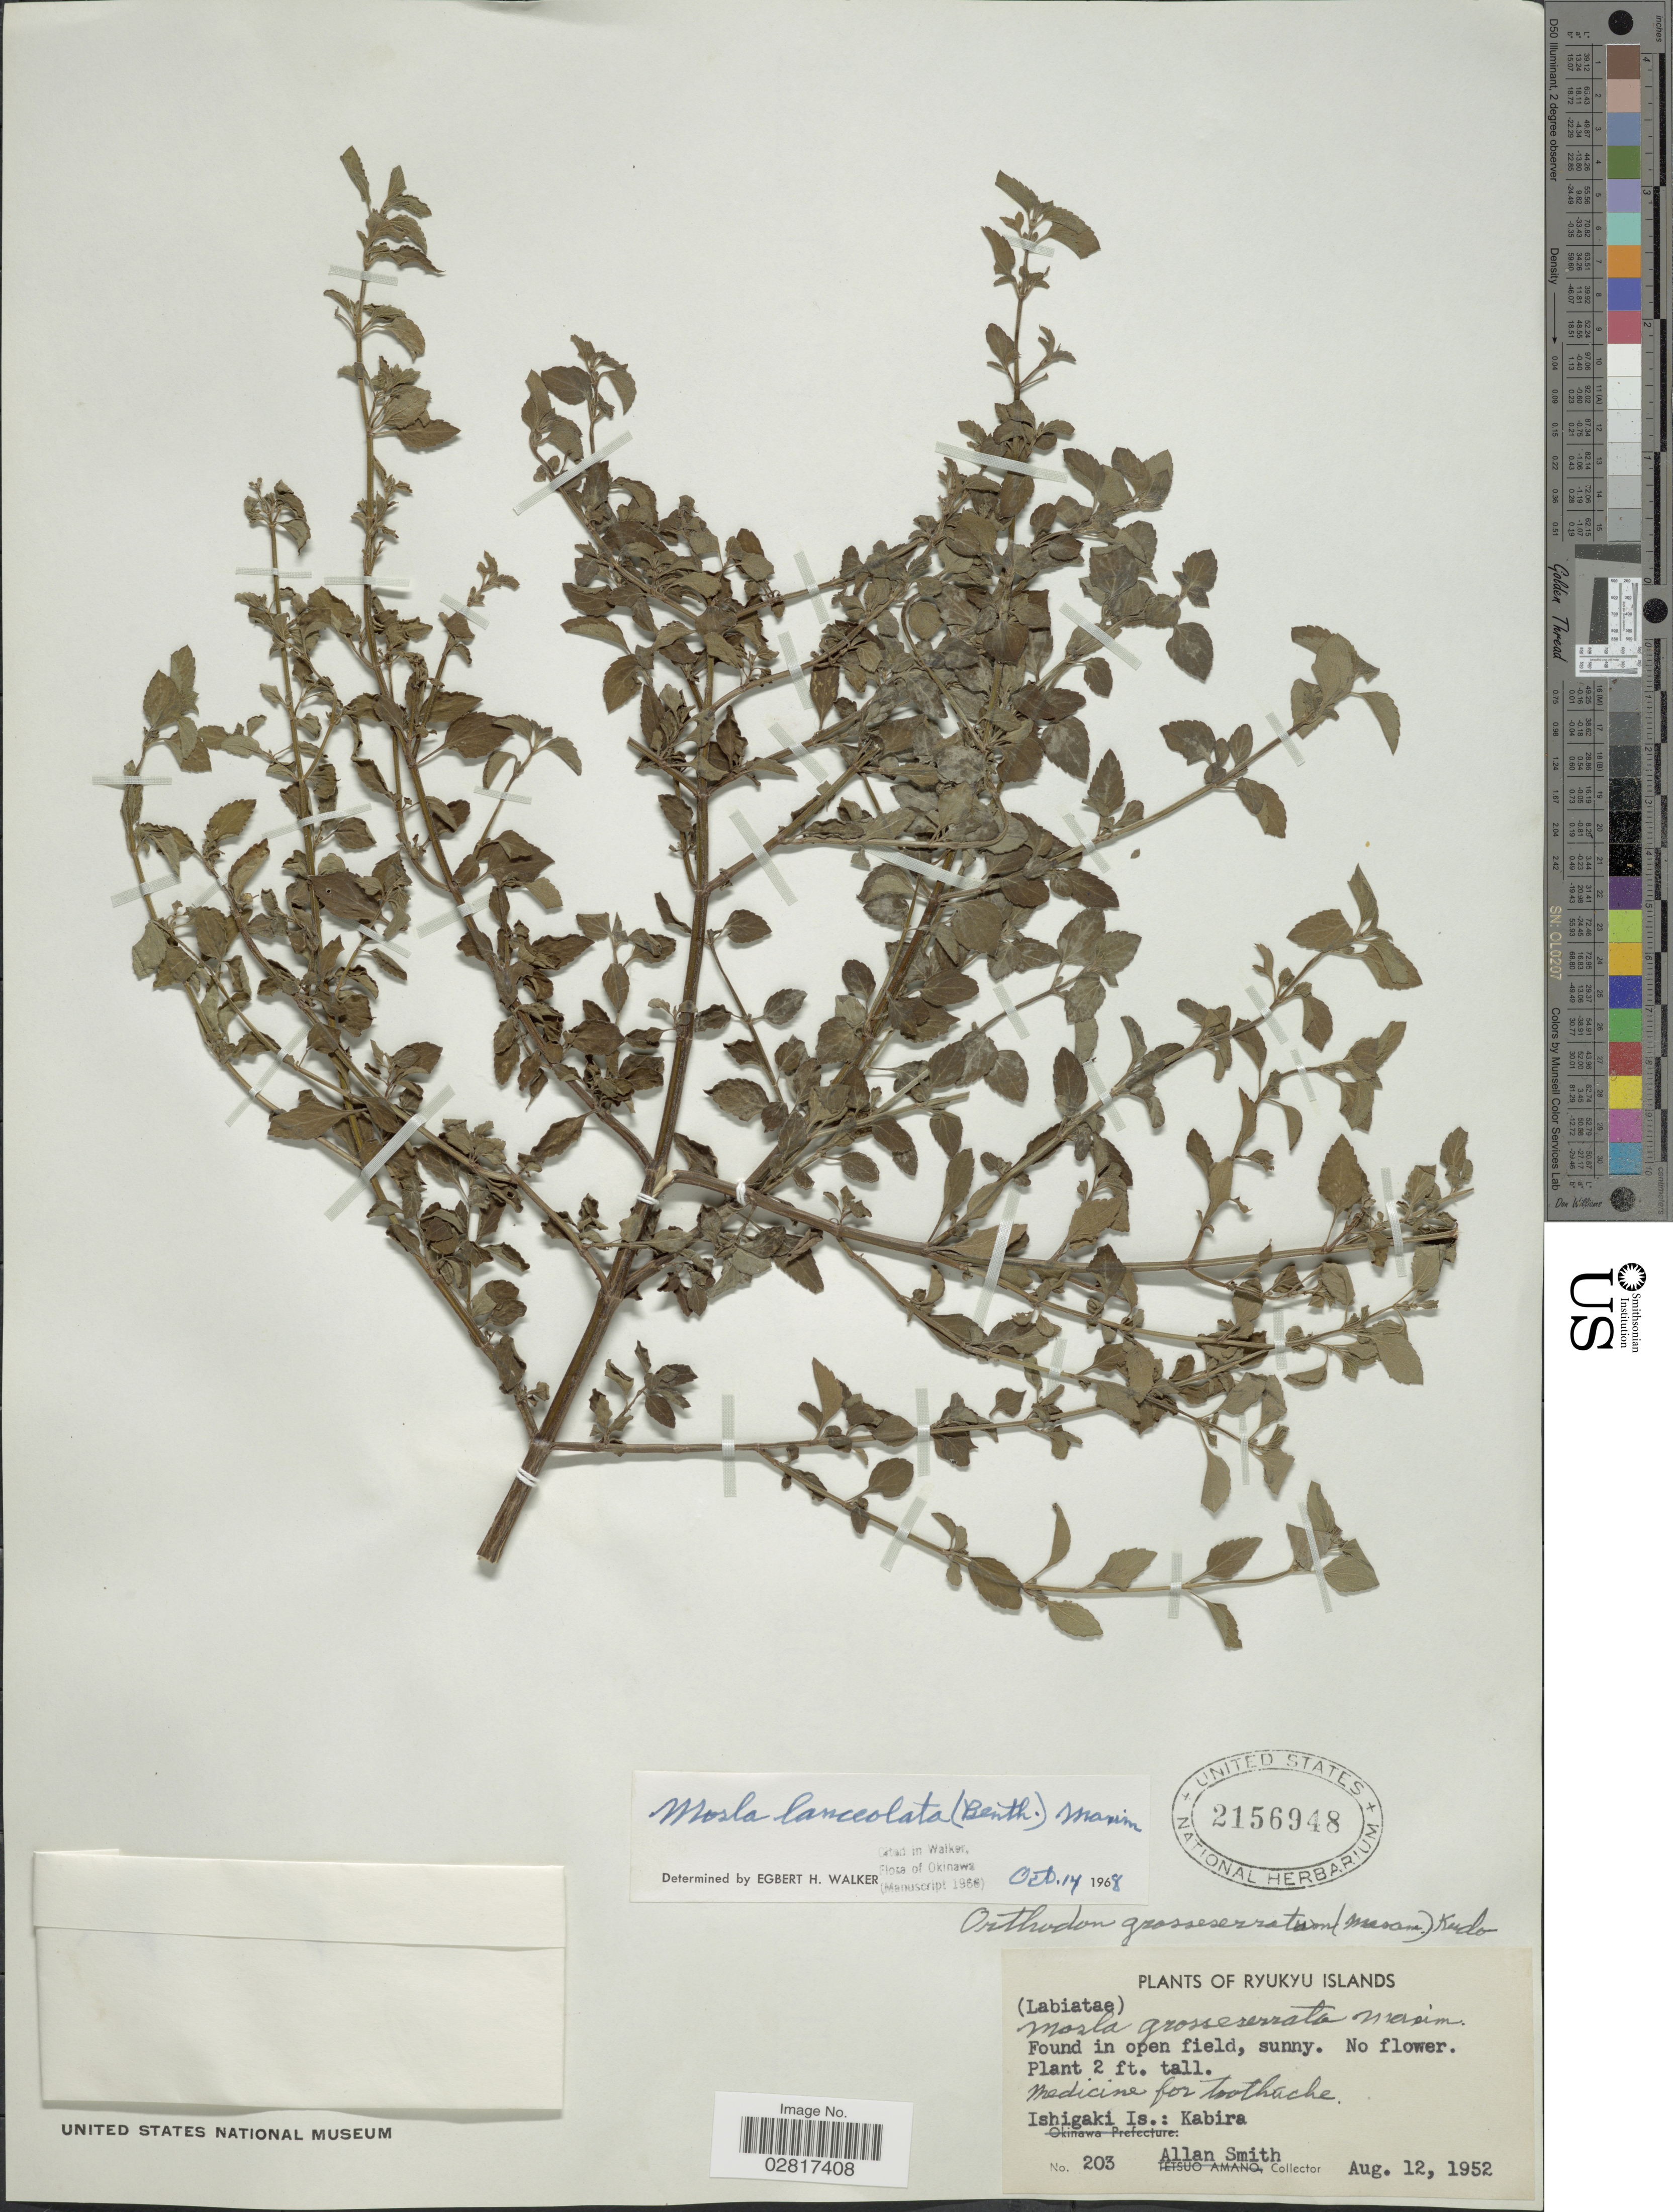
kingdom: Plantae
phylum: Tracheophyta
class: Magnoliopsida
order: Lamiales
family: Lamiaceae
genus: Mosla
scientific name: Mosla lanceolata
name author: (Benth.) Maxim.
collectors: A. Smith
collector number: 203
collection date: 1952-08-12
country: Japan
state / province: Okinawa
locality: Ryukyu Islands. Ishigaki Is.: Kabira.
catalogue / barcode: US 2156948